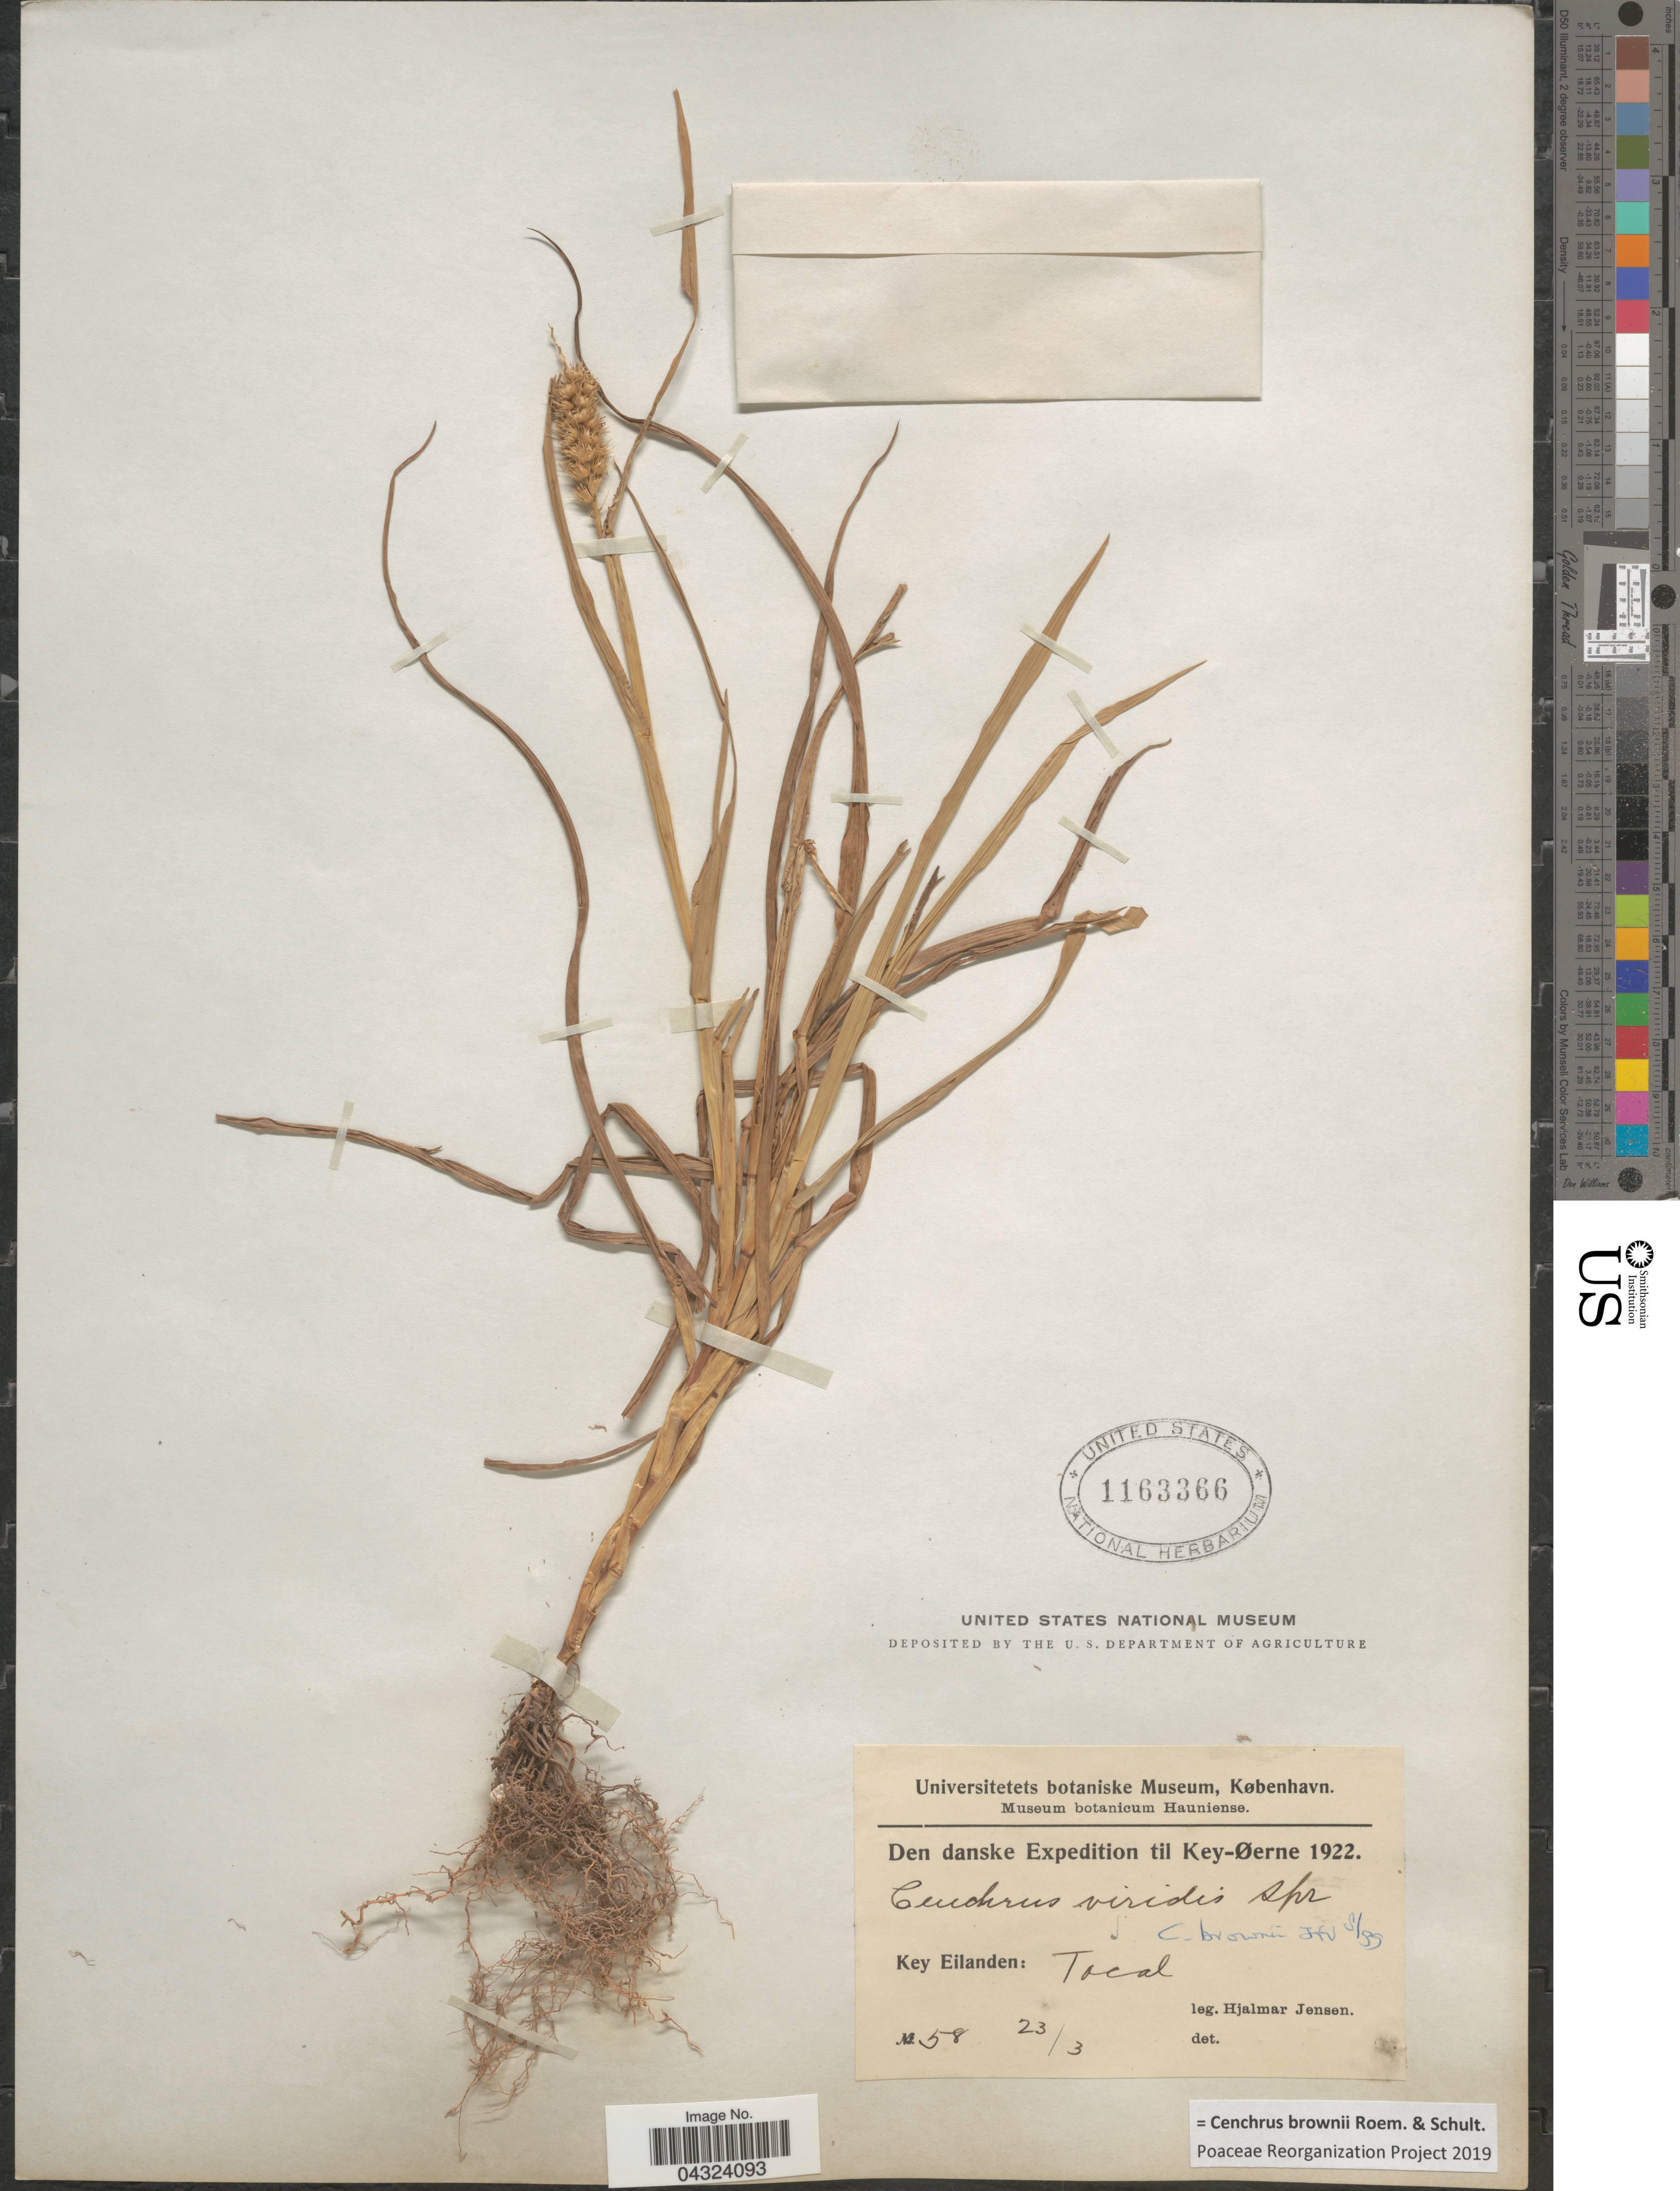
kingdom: Plantae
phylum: Tracheophyta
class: Liliopsida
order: Poales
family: Poaceae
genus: Cenchrus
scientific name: Cenchrus brownii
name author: Roem. & Schult.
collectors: H. Jensen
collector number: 58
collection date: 1922-03-23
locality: Den danske Expedition til Key-Øerne 1922. Key Eilanden: Tocal.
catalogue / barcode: US 1163366